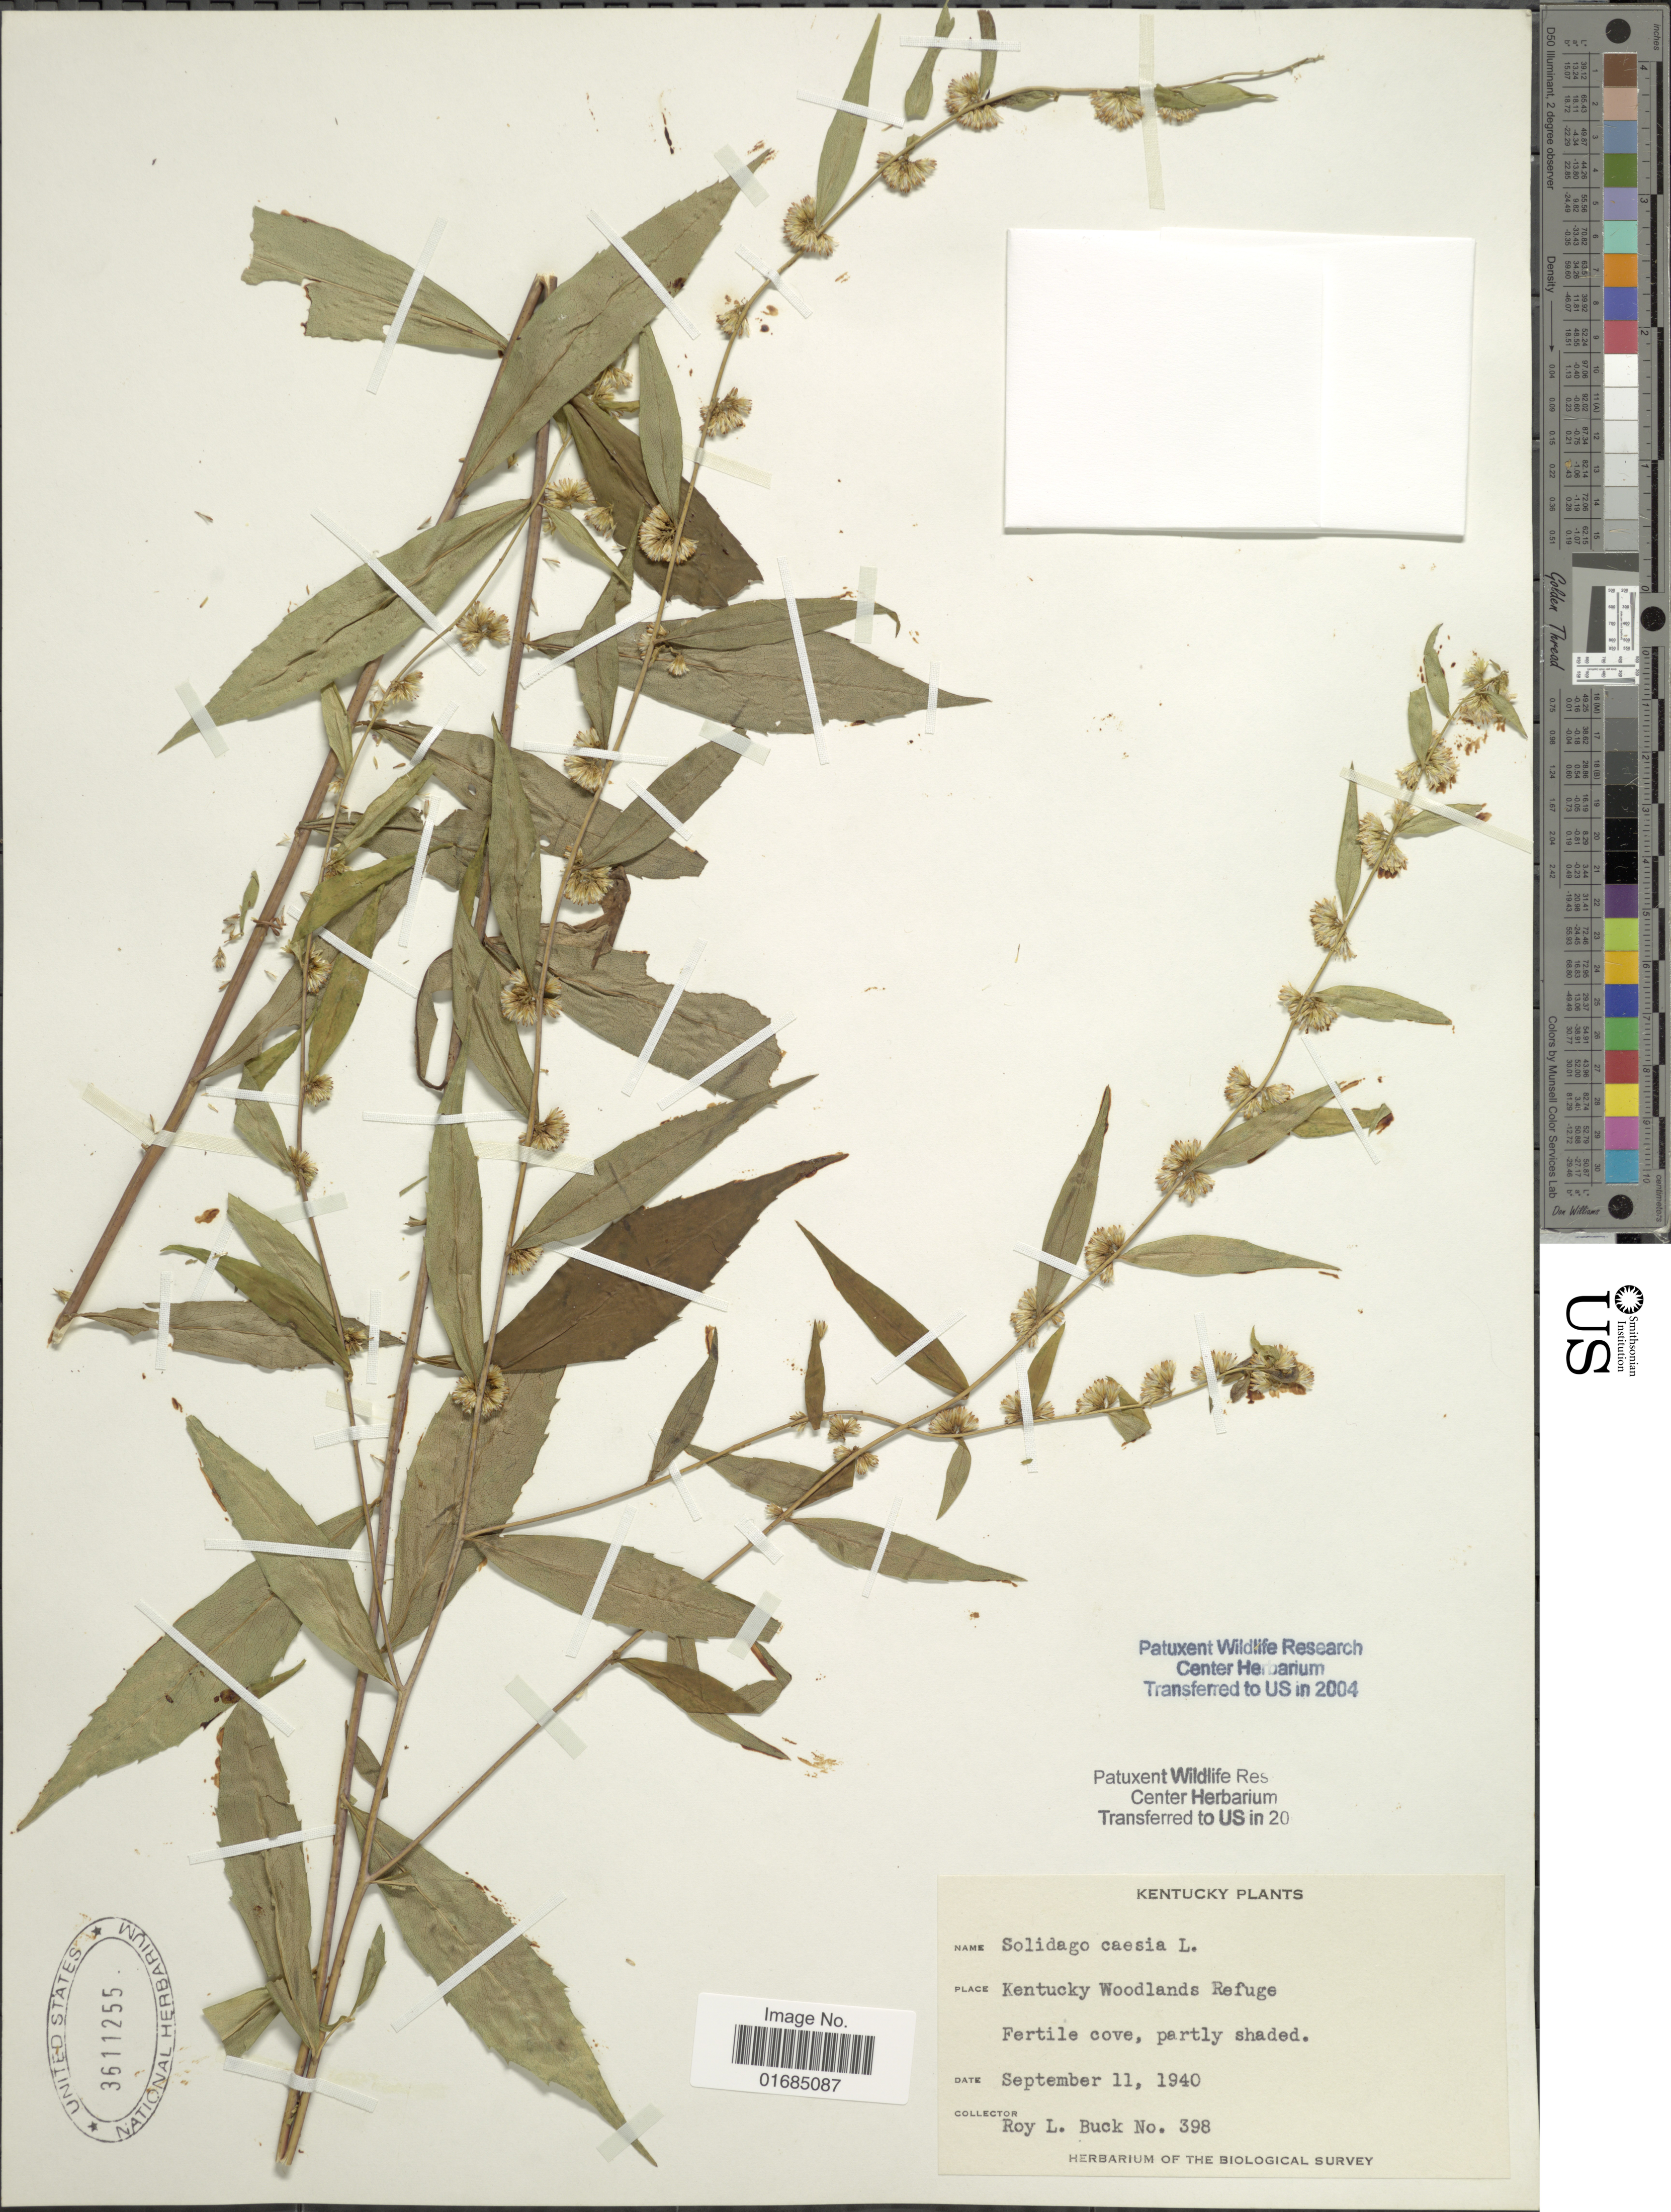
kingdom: Plantae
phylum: Tracheophyta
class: Magnoliopsida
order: Asterales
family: Asteraceae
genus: Solidago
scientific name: Solidago caesia var. curtisii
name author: (Torr. & A. Gray) C.E.S. Taylor & R.J. Taylor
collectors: R. Buck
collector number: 398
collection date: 1940-09-11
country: United States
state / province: Kentucky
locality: Kentucky Woodlands Refuge, Fertile Cove.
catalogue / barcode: US 3611255